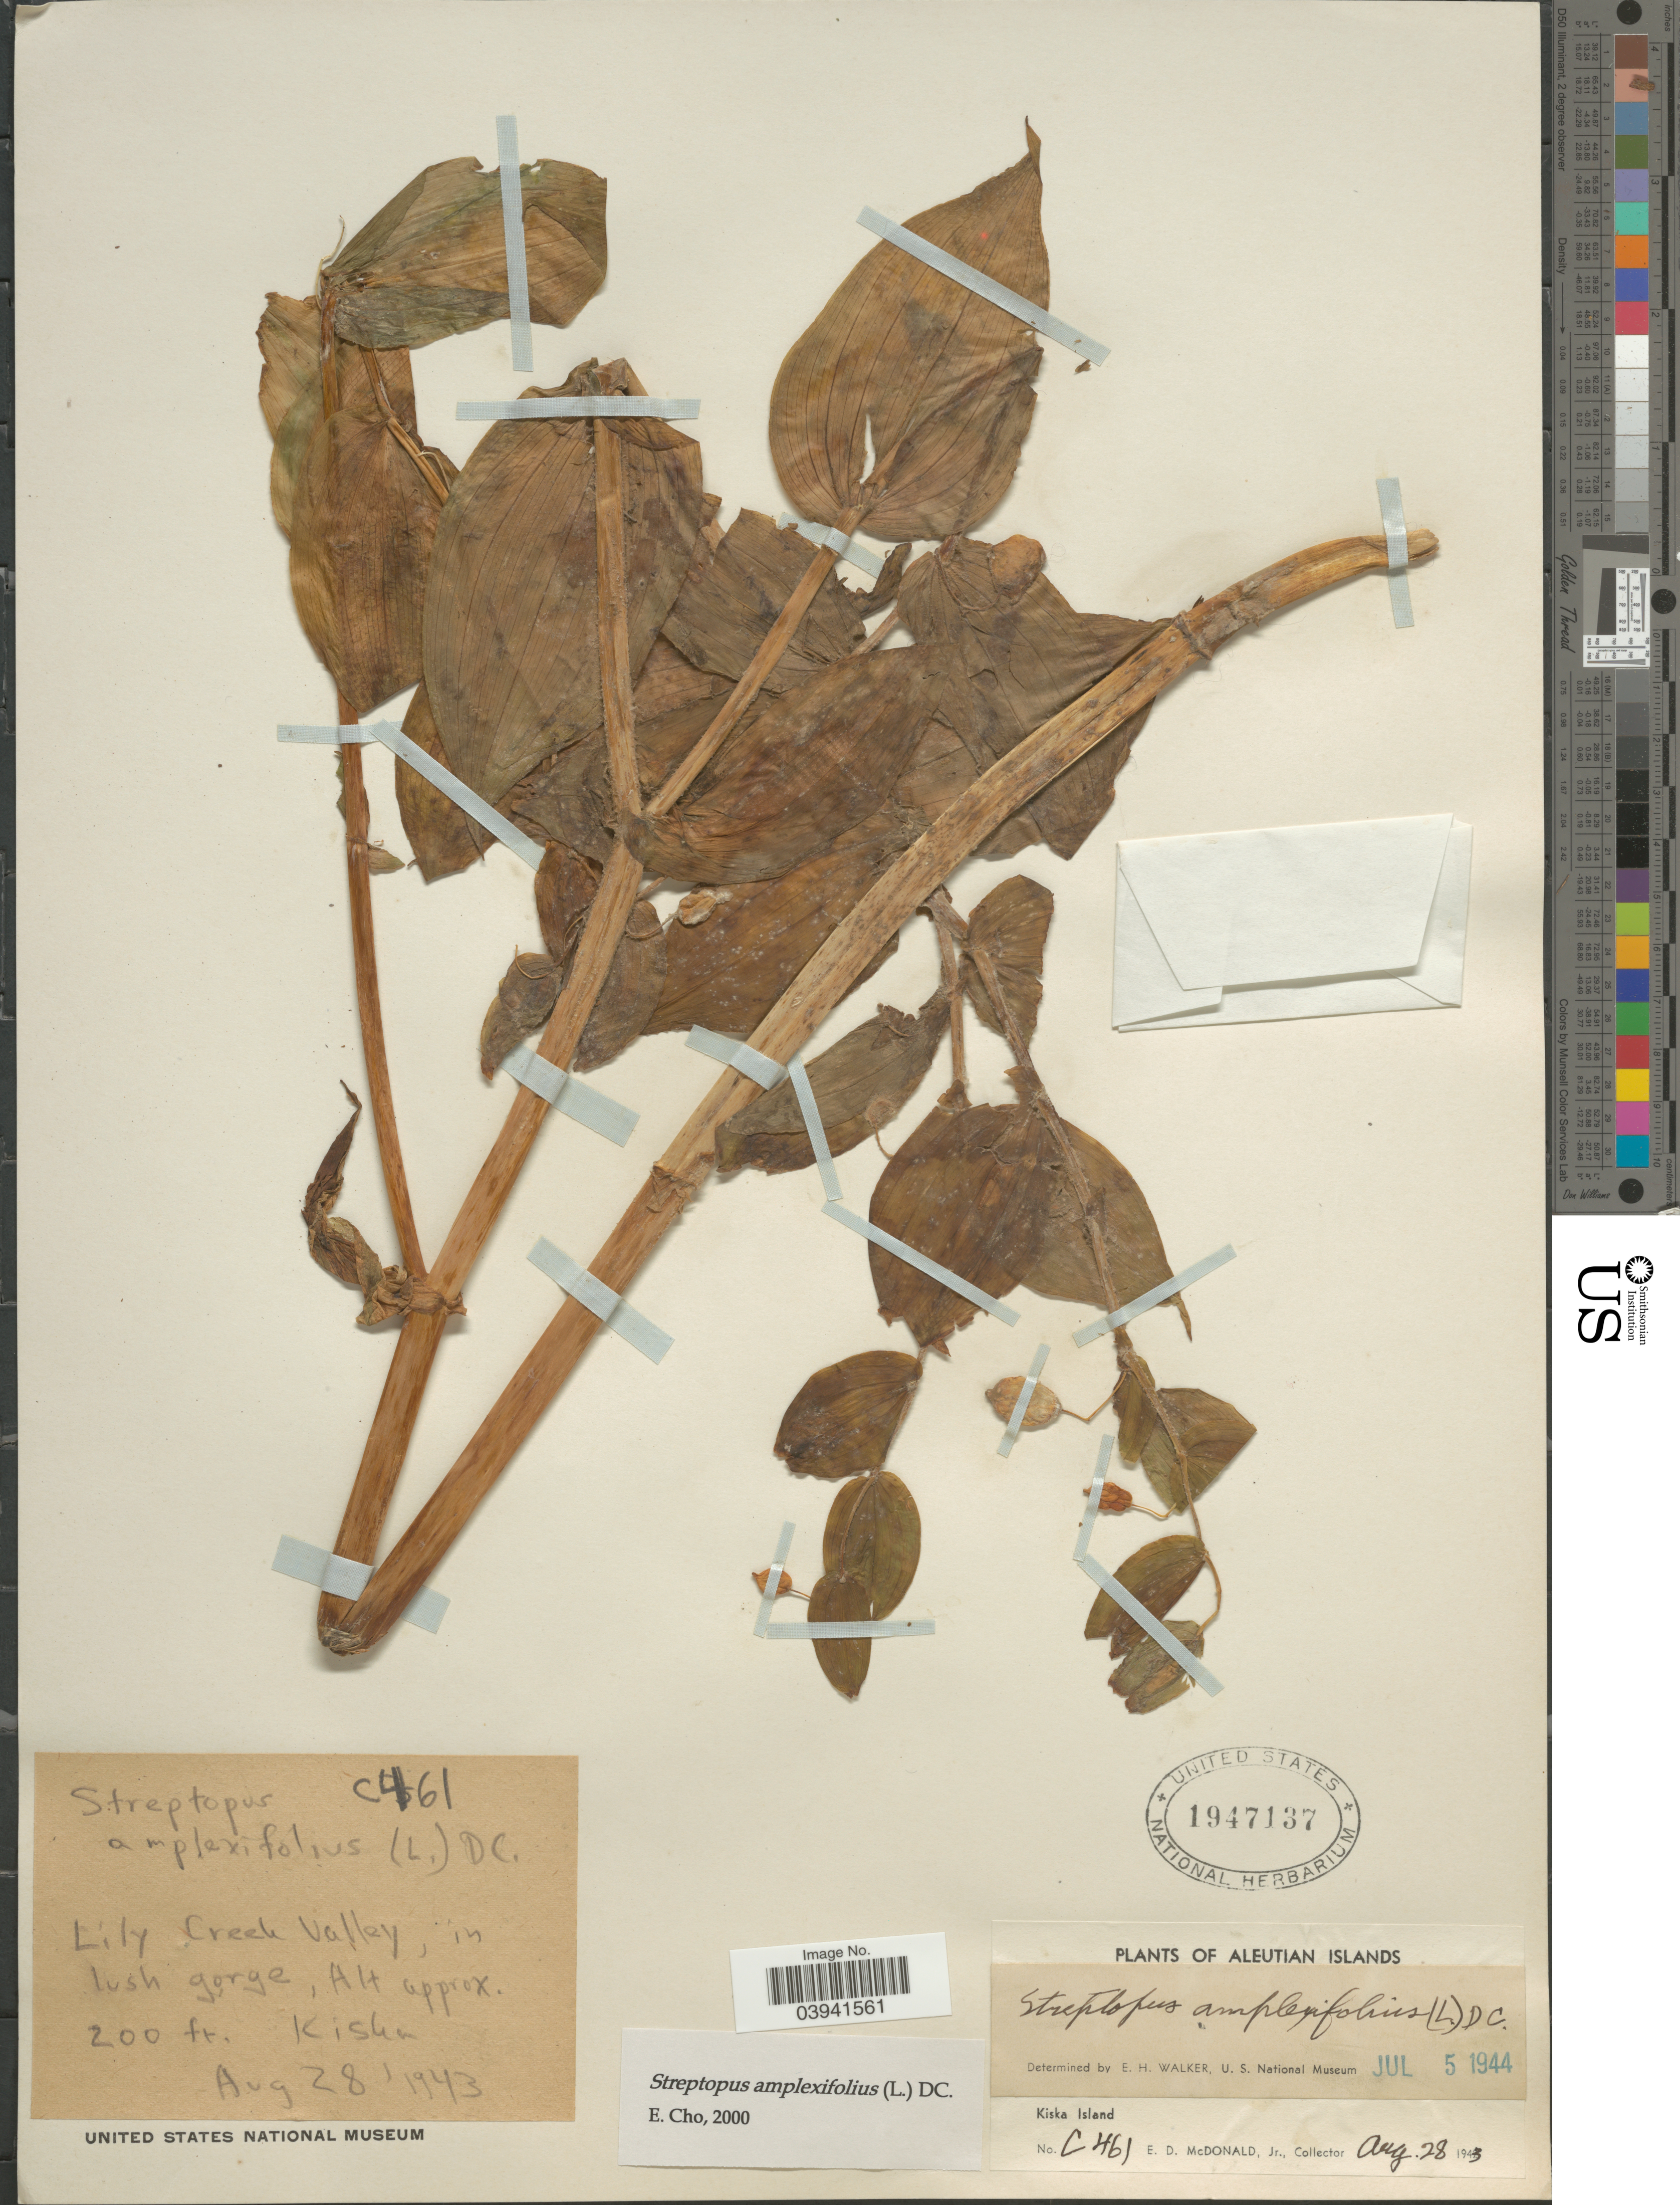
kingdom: Plantae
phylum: Tracheophyta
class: Liliopsida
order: Liliales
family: Liliaceae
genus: Streptopus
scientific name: Streptopus amplexifolius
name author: (L.) DC.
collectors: E. D. McDonald Jr.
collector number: C461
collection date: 1943-08-28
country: United States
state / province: Alaska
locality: Aleutian Islands. Kiska Island. Lily Creek Valley.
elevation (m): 61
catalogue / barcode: US 1947137